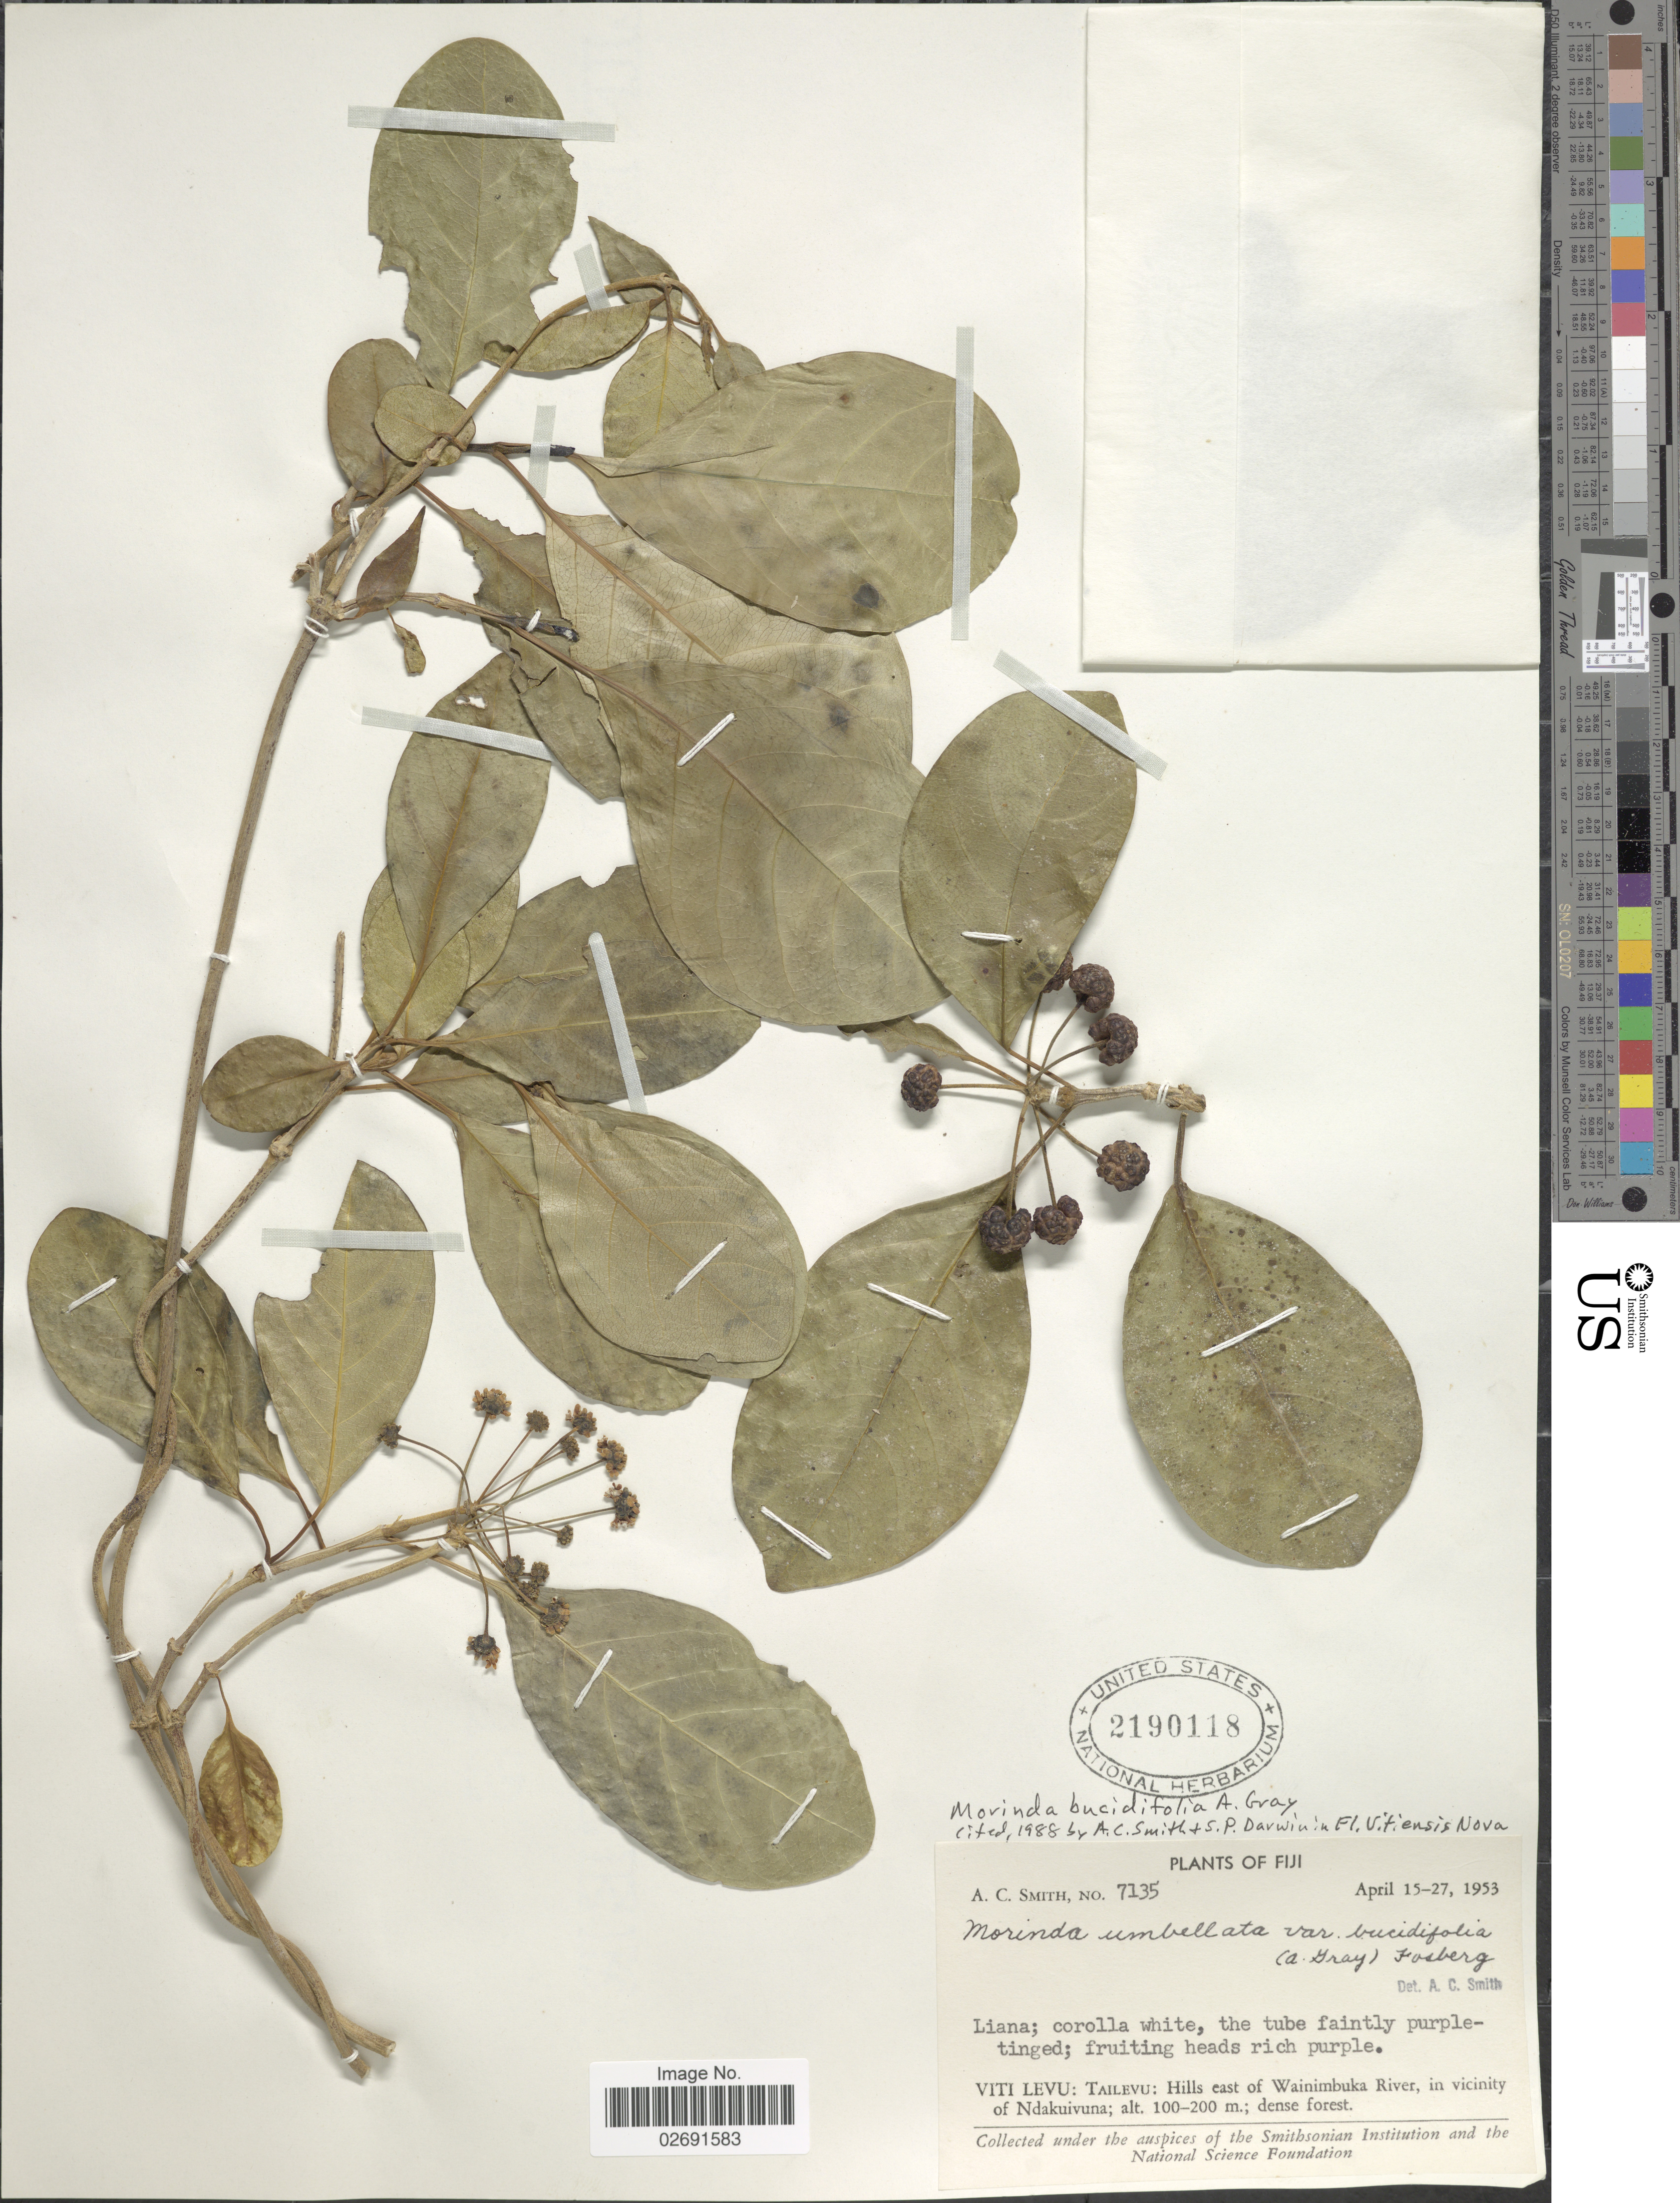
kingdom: Plantae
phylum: Tracheophyta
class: Magnoliopsida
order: Gentianales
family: Rubiaceae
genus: Gynochthodes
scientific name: Gynochthodes bucidifolia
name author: (A. Gray) Razafim. & B. Bremer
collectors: A. C. Smith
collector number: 7135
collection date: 1953-04-15/1953-04-27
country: Fiji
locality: Viti Levu: Tailevu: Hills east of Wainimbuka River, in vicinity of Ndakuivuna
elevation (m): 100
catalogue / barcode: US 2190118